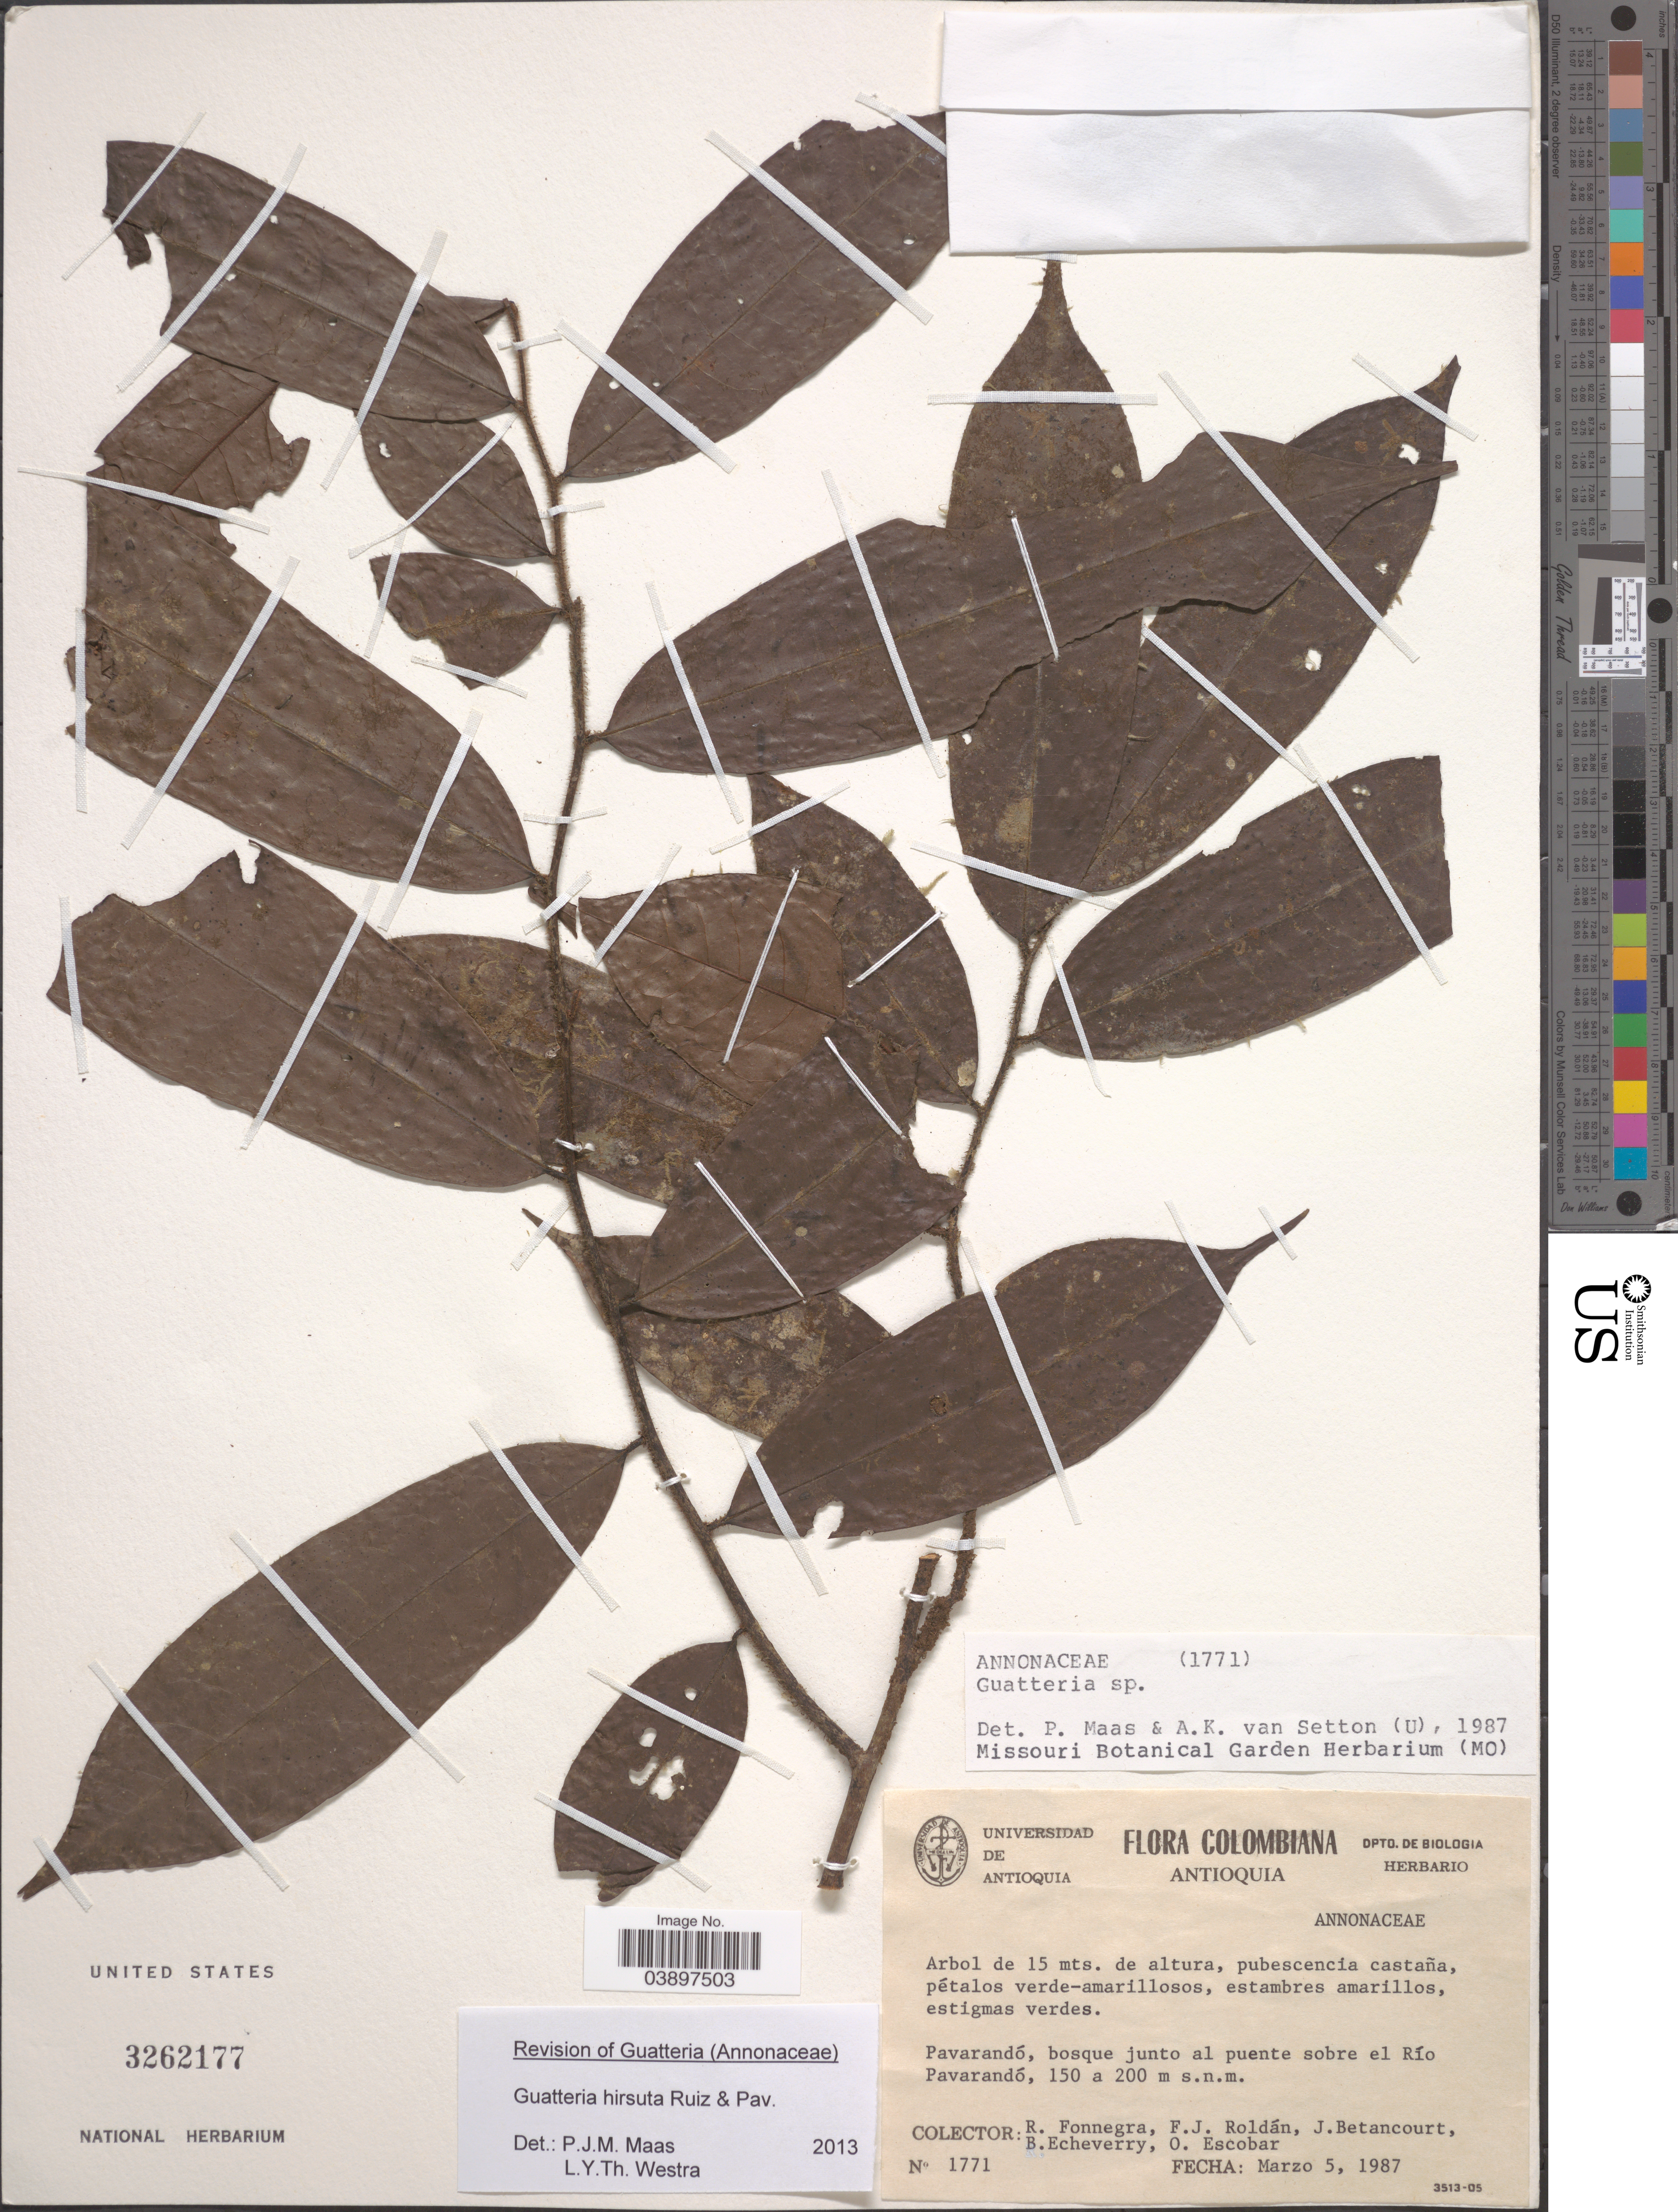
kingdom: Plantae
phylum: Tracheophyta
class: Magnoliopsida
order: Magnoliales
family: Annonaceae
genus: Guatteria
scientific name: Guatteria hirsuta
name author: Ruiz & Pav.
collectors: R. Fonnegra, F. J. Roldán, J. Betancourt, B. Echeverry & O. Escobar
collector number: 1771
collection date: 1987-03-05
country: Colombia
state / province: Antioquia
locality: Pavarandó, bosque junto al puente sobre el Río Pavarandó.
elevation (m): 150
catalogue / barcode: US 3262177